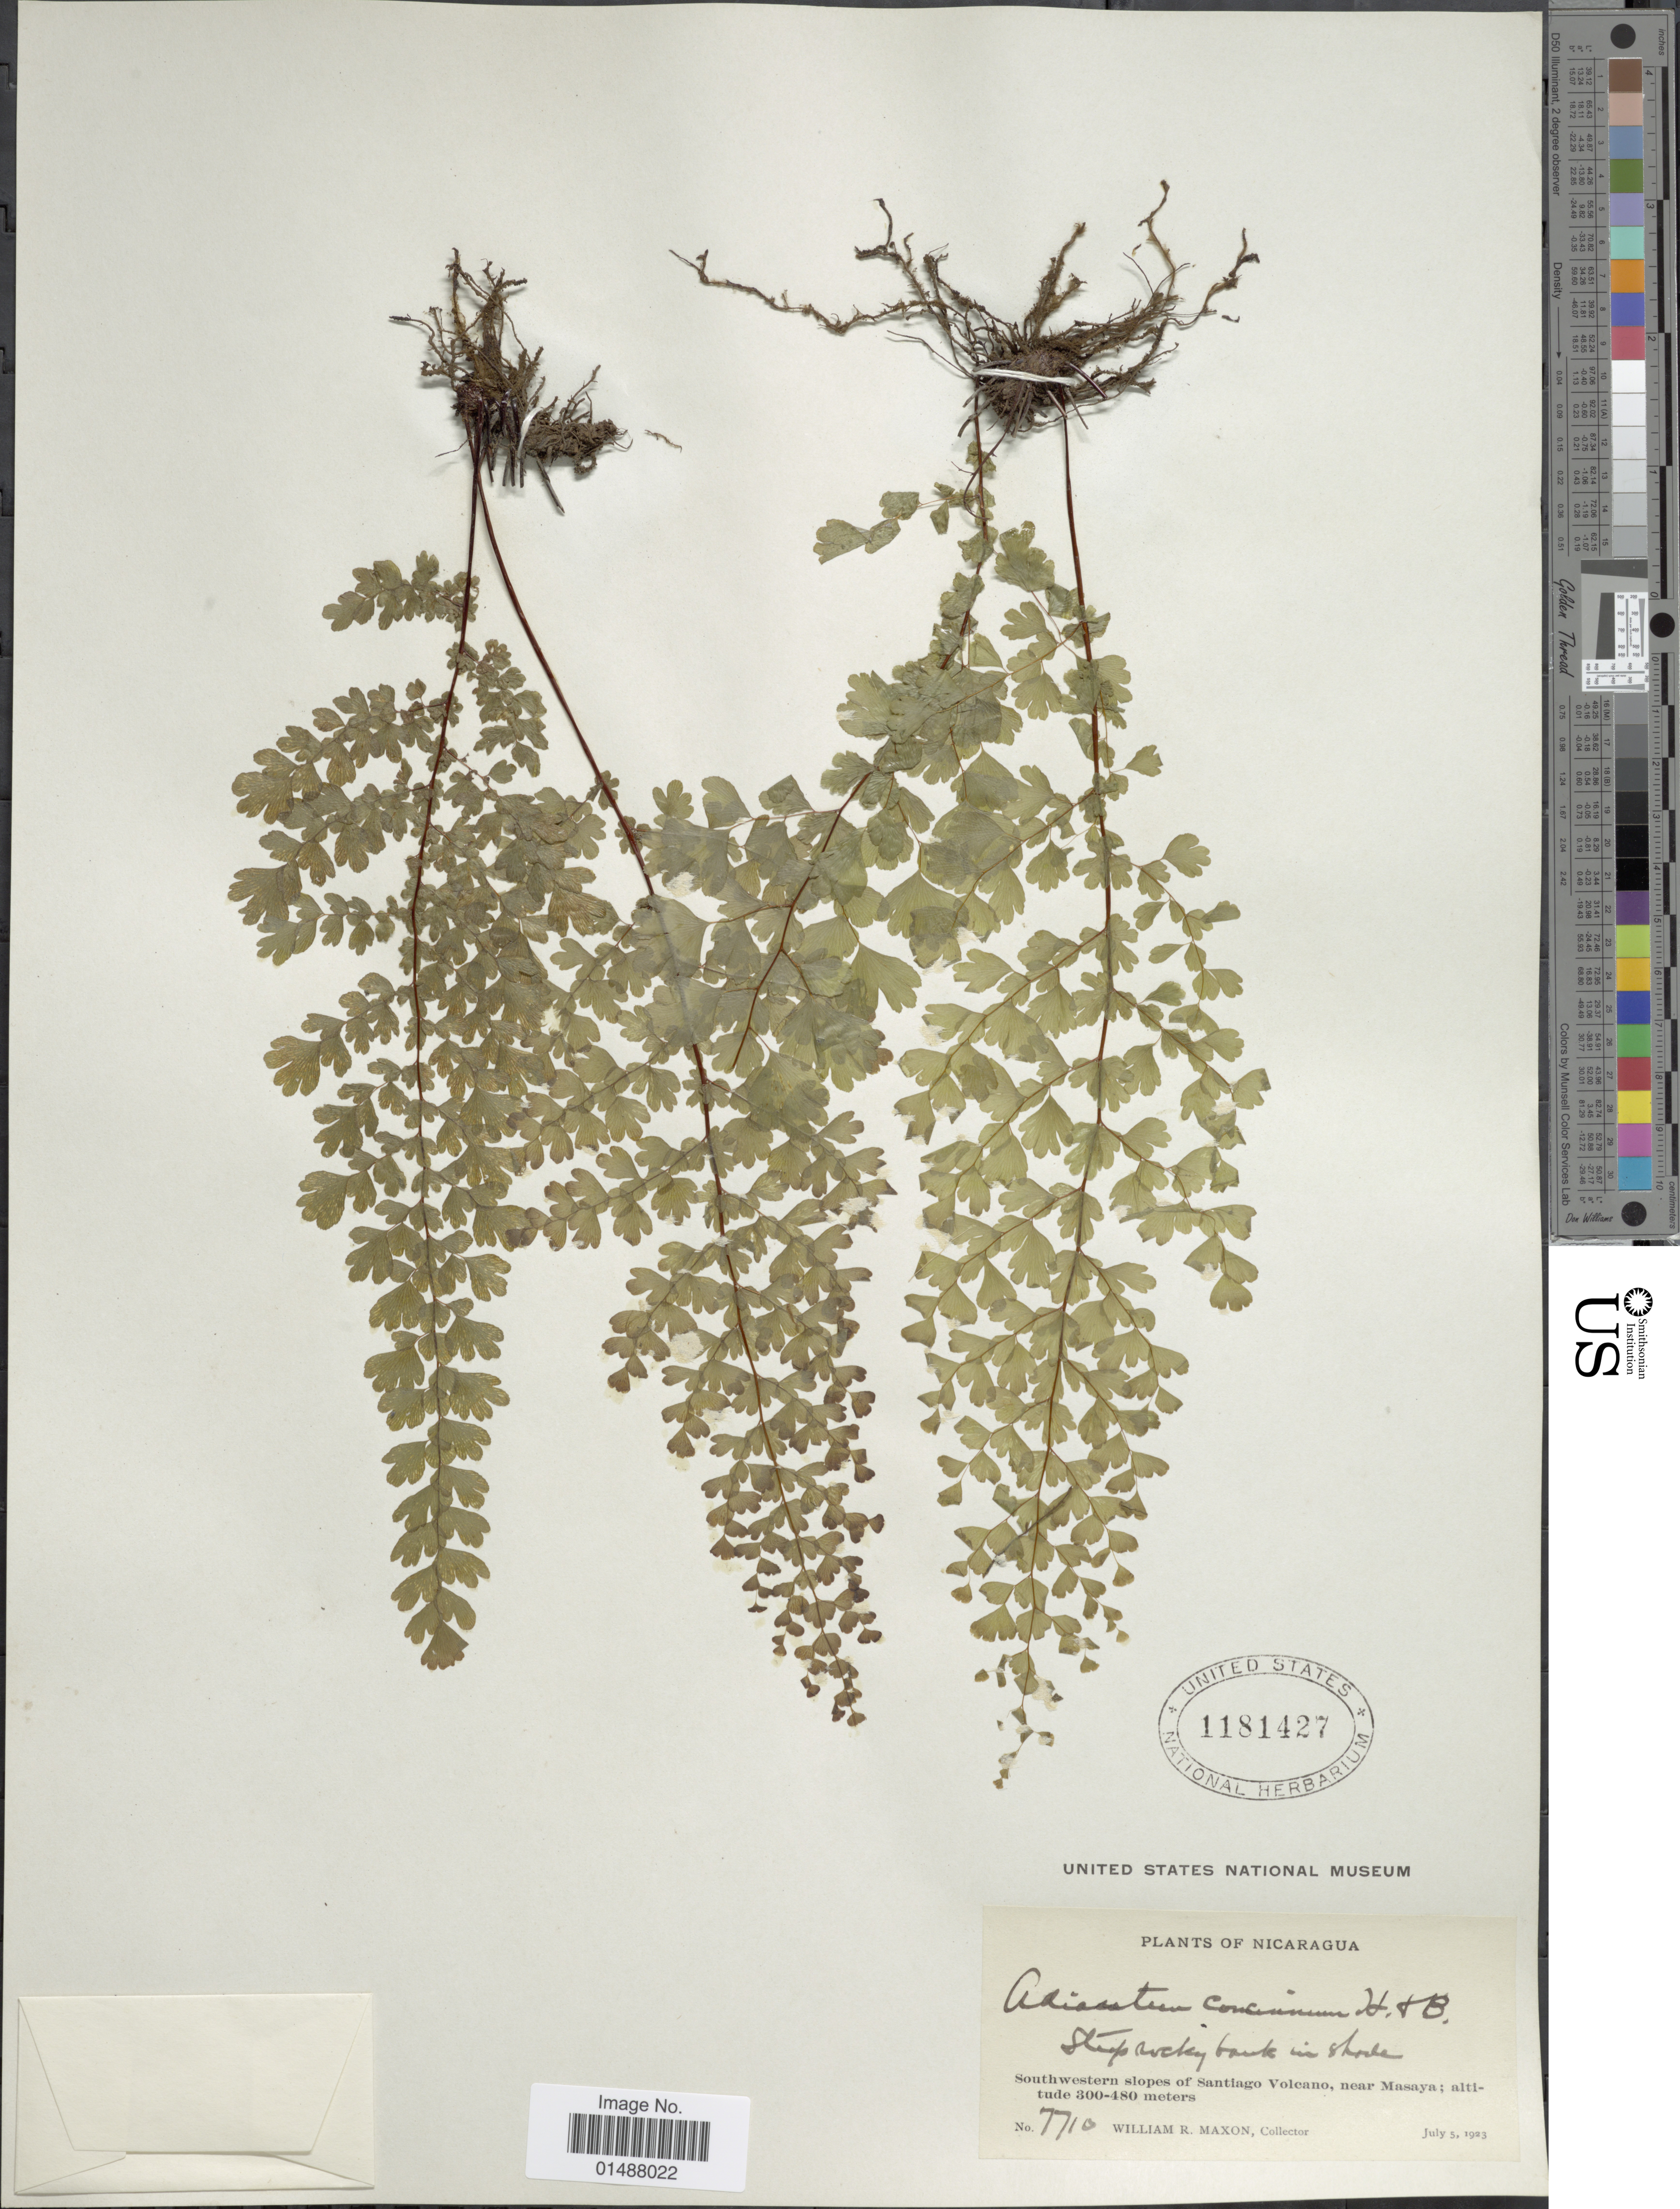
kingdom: Plantae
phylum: Tracheophyta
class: Polypodiopsida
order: Polypodiales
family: Pteridaceae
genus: Adiantum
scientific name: Adiantum concinnum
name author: Humb. & Bonpl. ex Willd.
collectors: W. R. Maxon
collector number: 7710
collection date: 1923-07-05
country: Nicaragua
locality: Southwestern slopes of Santiago Volcano, near Masaya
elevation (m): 300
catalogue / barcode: US 1181427